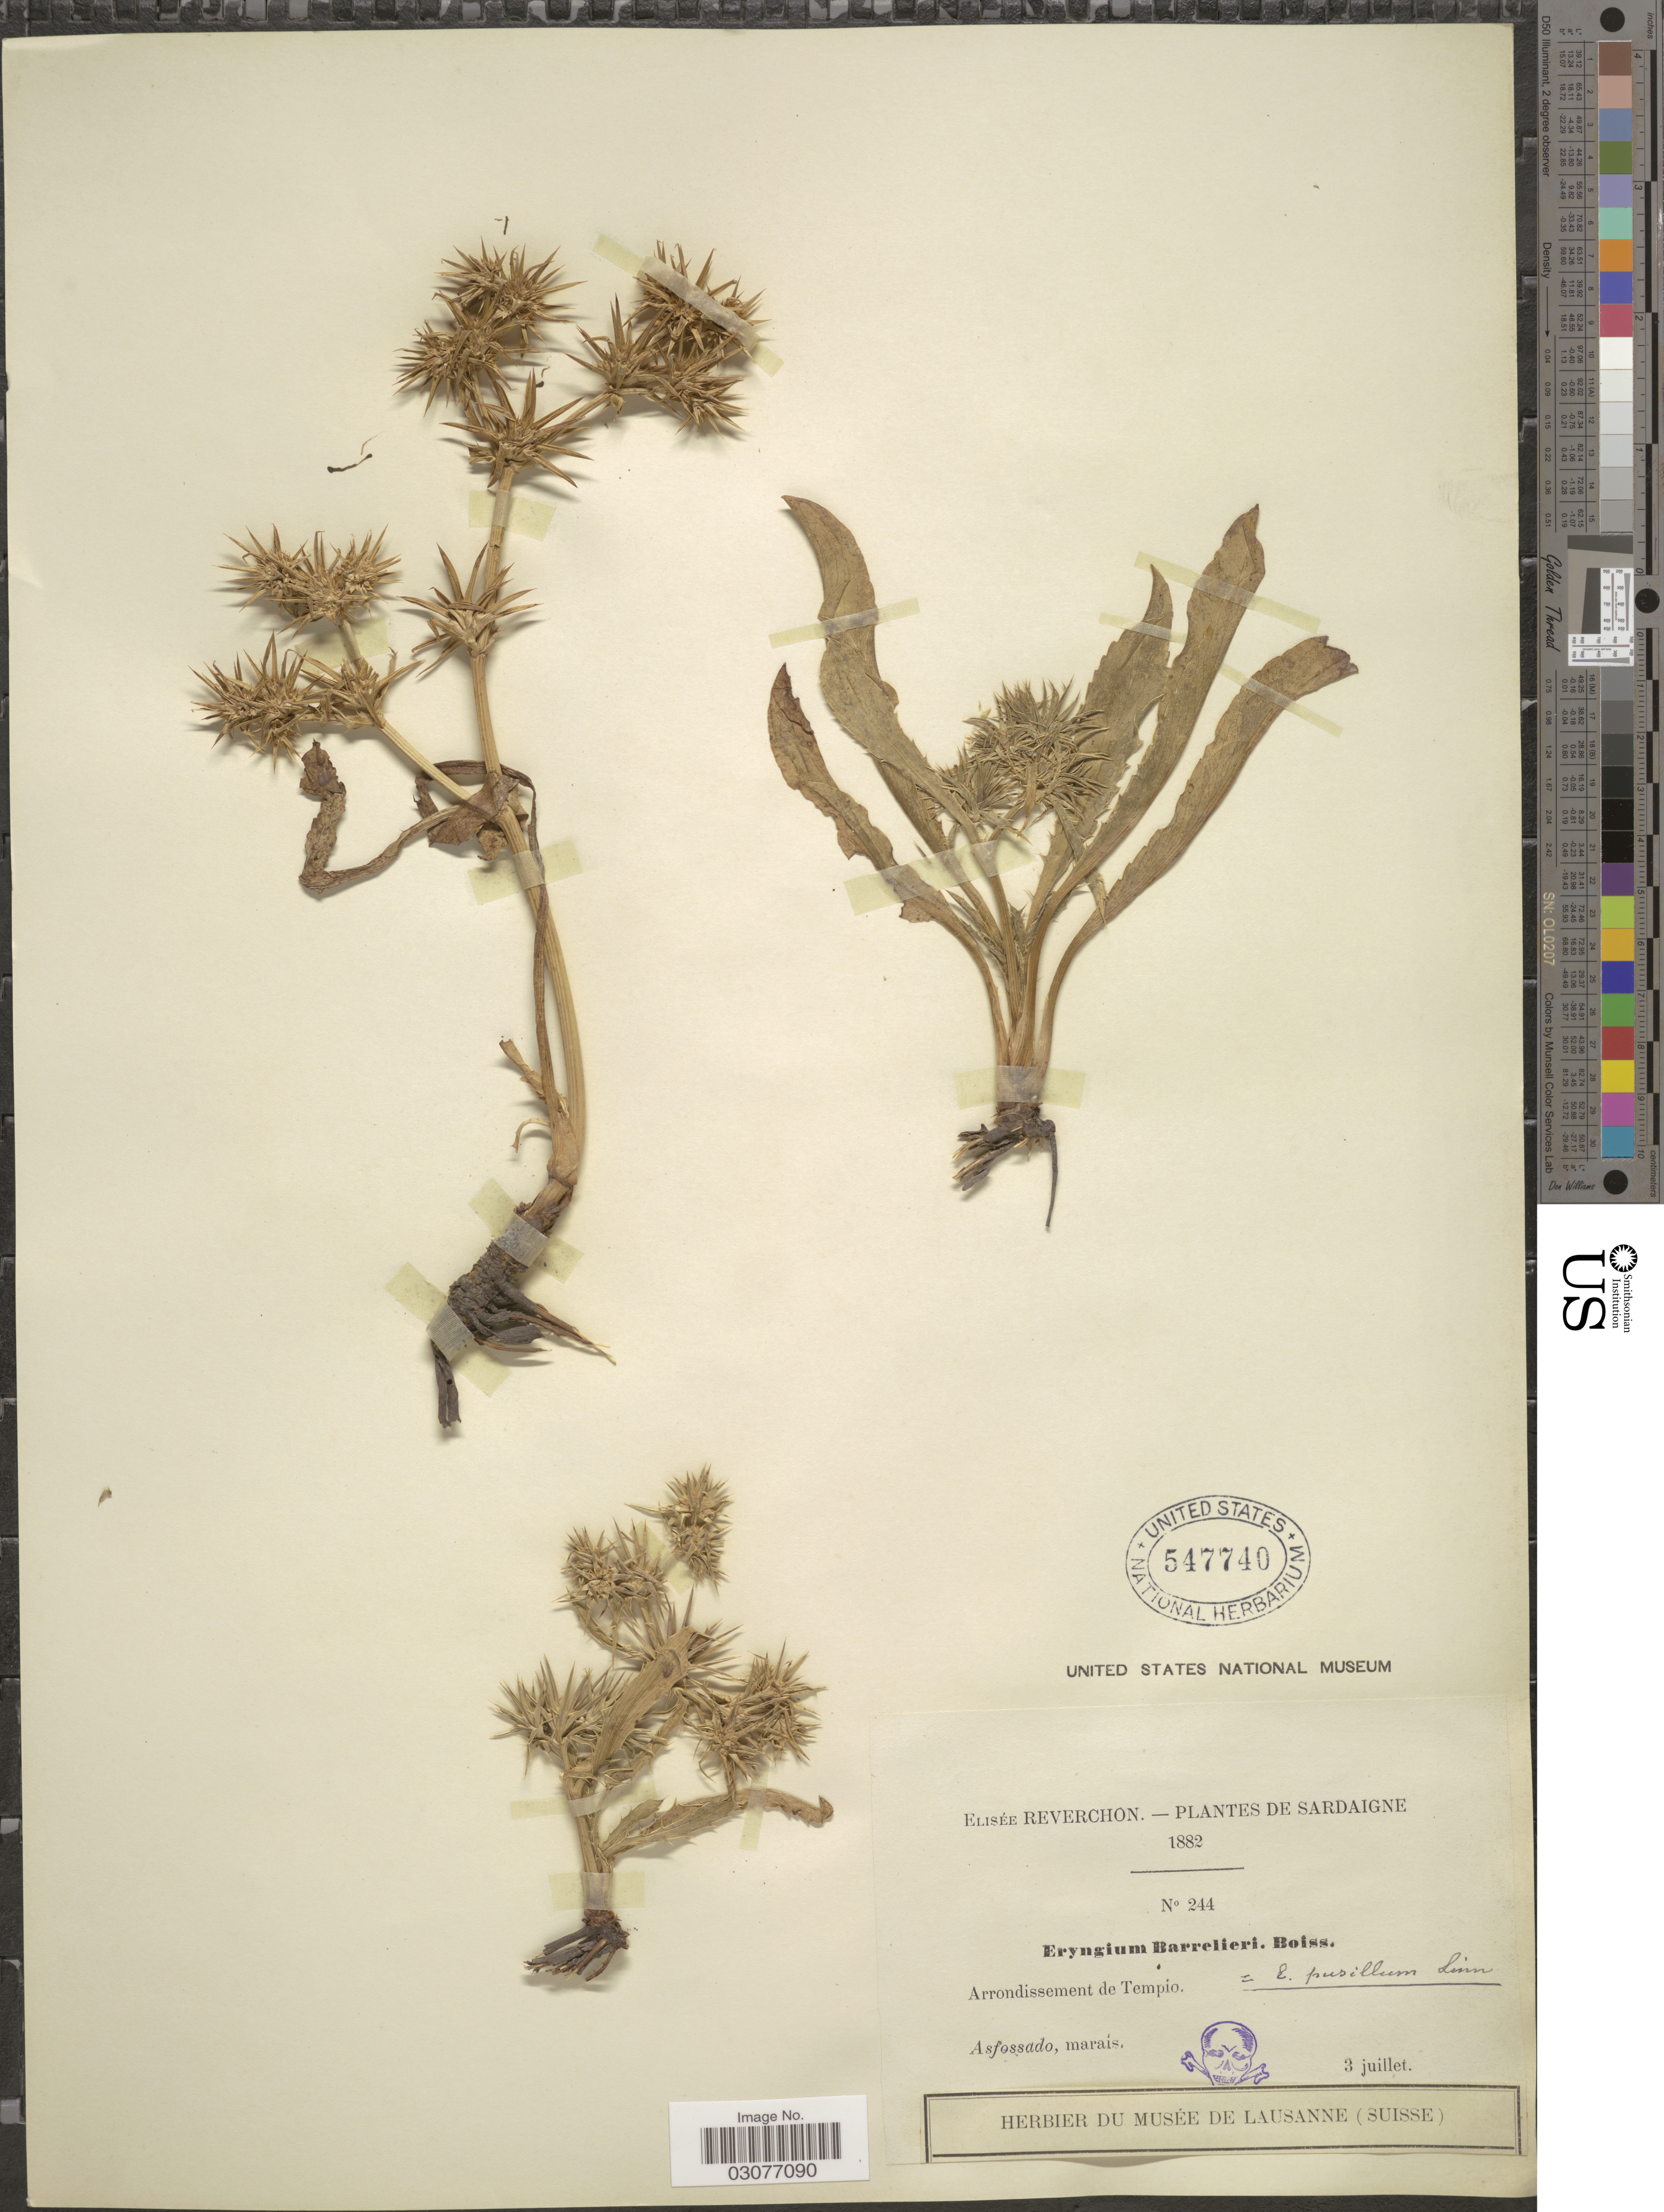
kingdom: Plantae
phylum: Tracheophyta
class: Magnoliopsida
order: Apiales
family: Apiaceae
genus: Eryngium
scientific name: Eryngium barrelieri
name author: Boiss.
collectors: E. Reverchon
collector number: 244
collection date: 1882-07-03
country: Italy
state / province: Sardegna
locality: Sardaigne. Arrondissement de Tempio. Asfossado.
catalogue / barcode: US 547740